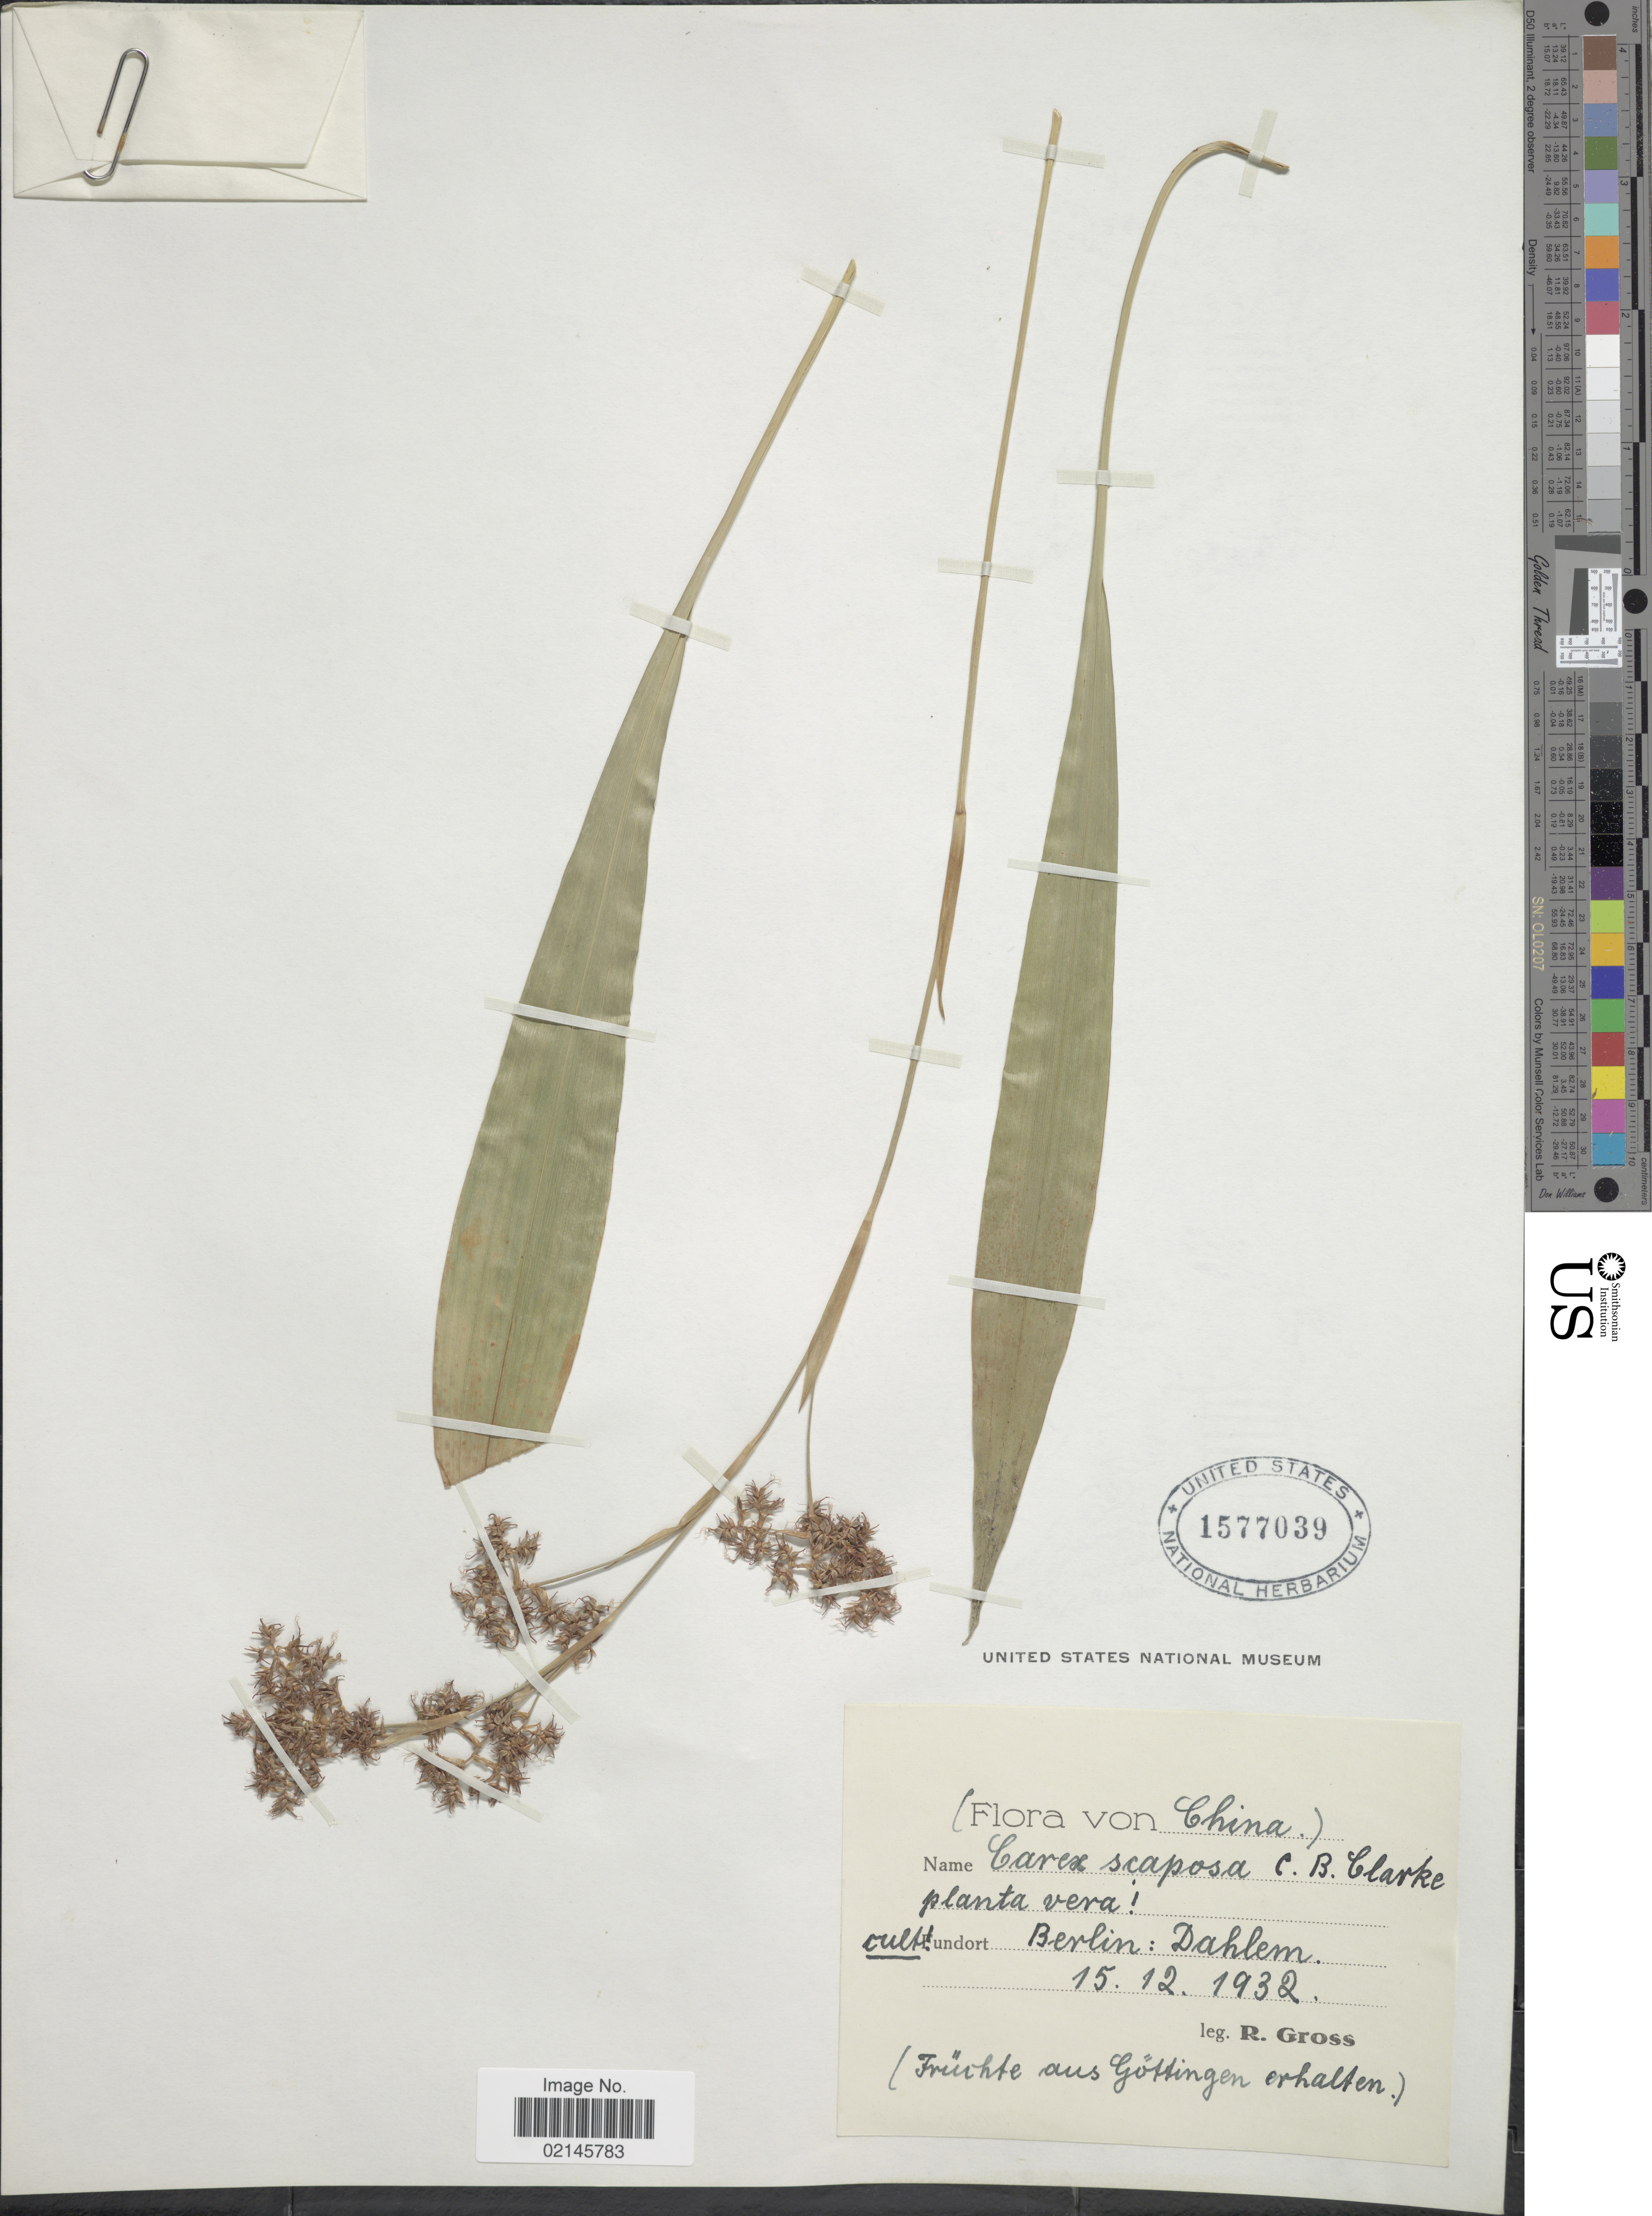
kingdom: Plantae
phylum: Tracheophyta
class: Liliopsida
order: Poales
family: Cyperaceae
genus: Carex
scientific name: Carex scaposa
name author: C.B. Clarke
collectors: R. Gross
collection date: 1932-12-15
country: Germany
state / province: Berlin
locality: Berlin; Dahlem, Fruchte aus Gottingen erhalten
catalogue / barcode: US 1577039